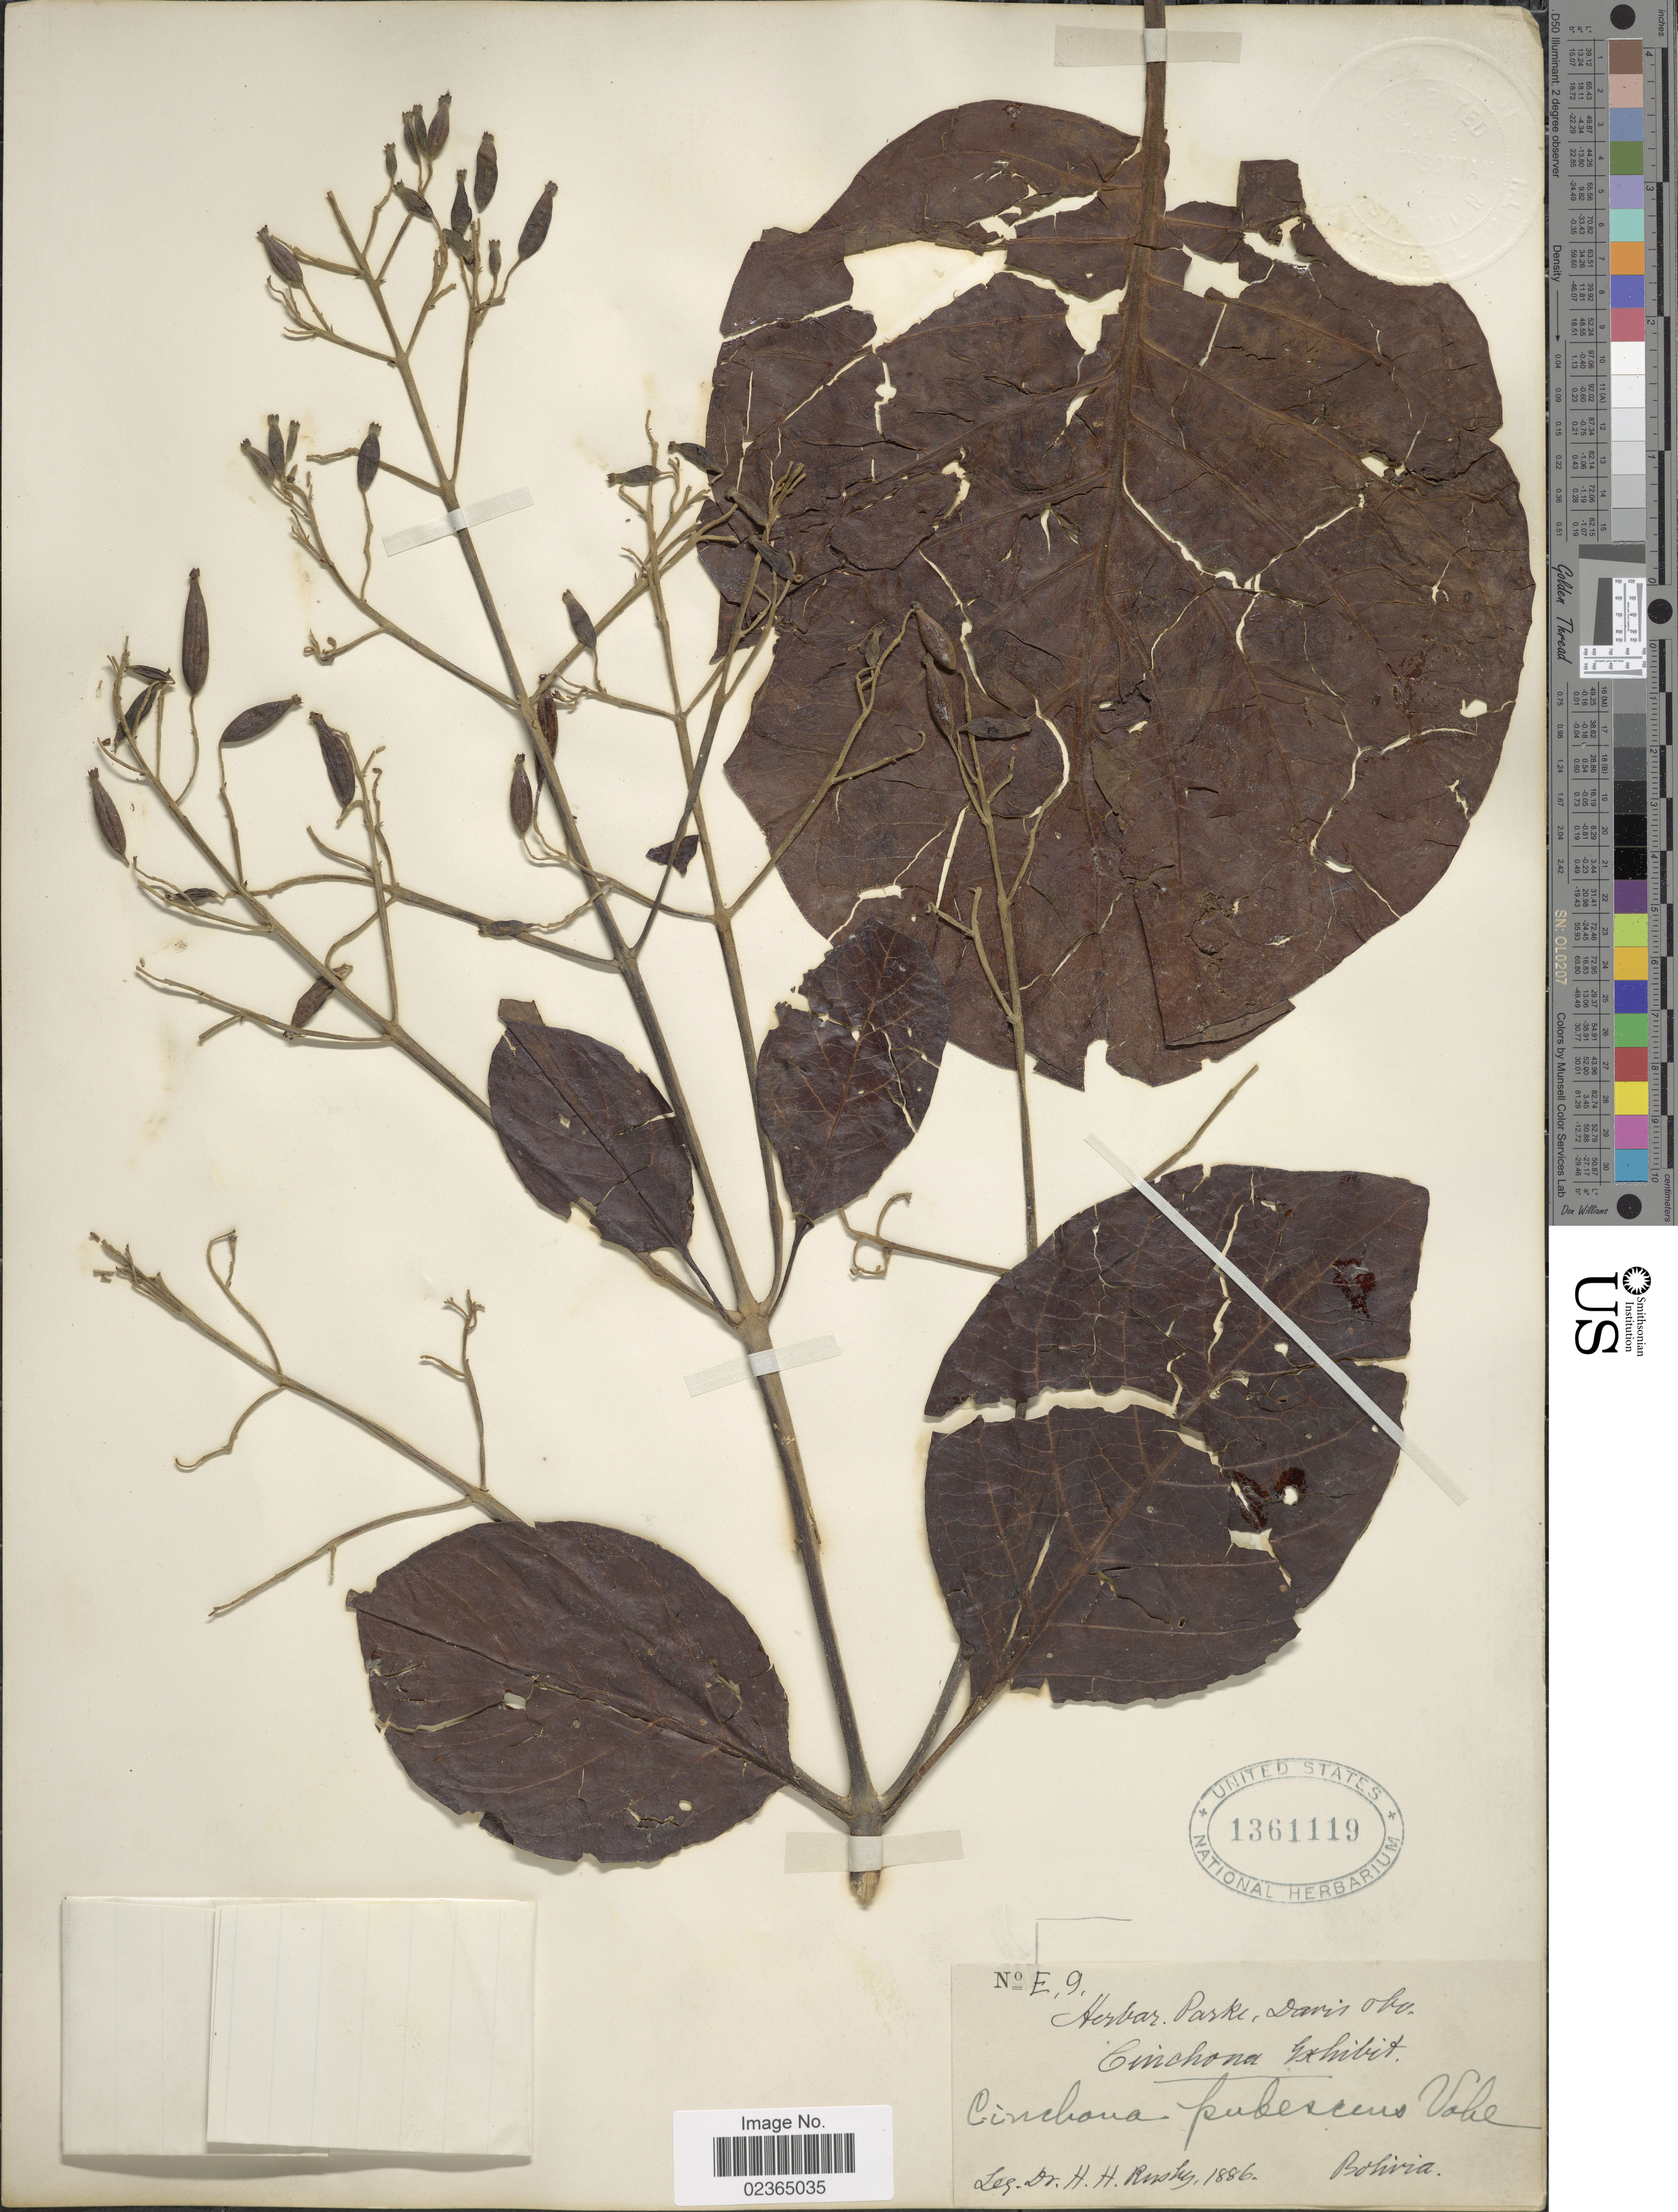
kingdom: Plantae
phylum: Tracheophyta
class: Magnoliopsida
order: Gentianales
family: Rubiaceae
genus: Cinchona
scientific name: Cinchona pubescens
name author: Vahl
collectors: H. H. Rusby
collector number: E, 9.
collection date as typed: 1886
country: Bolivia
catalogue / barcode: US 1361119